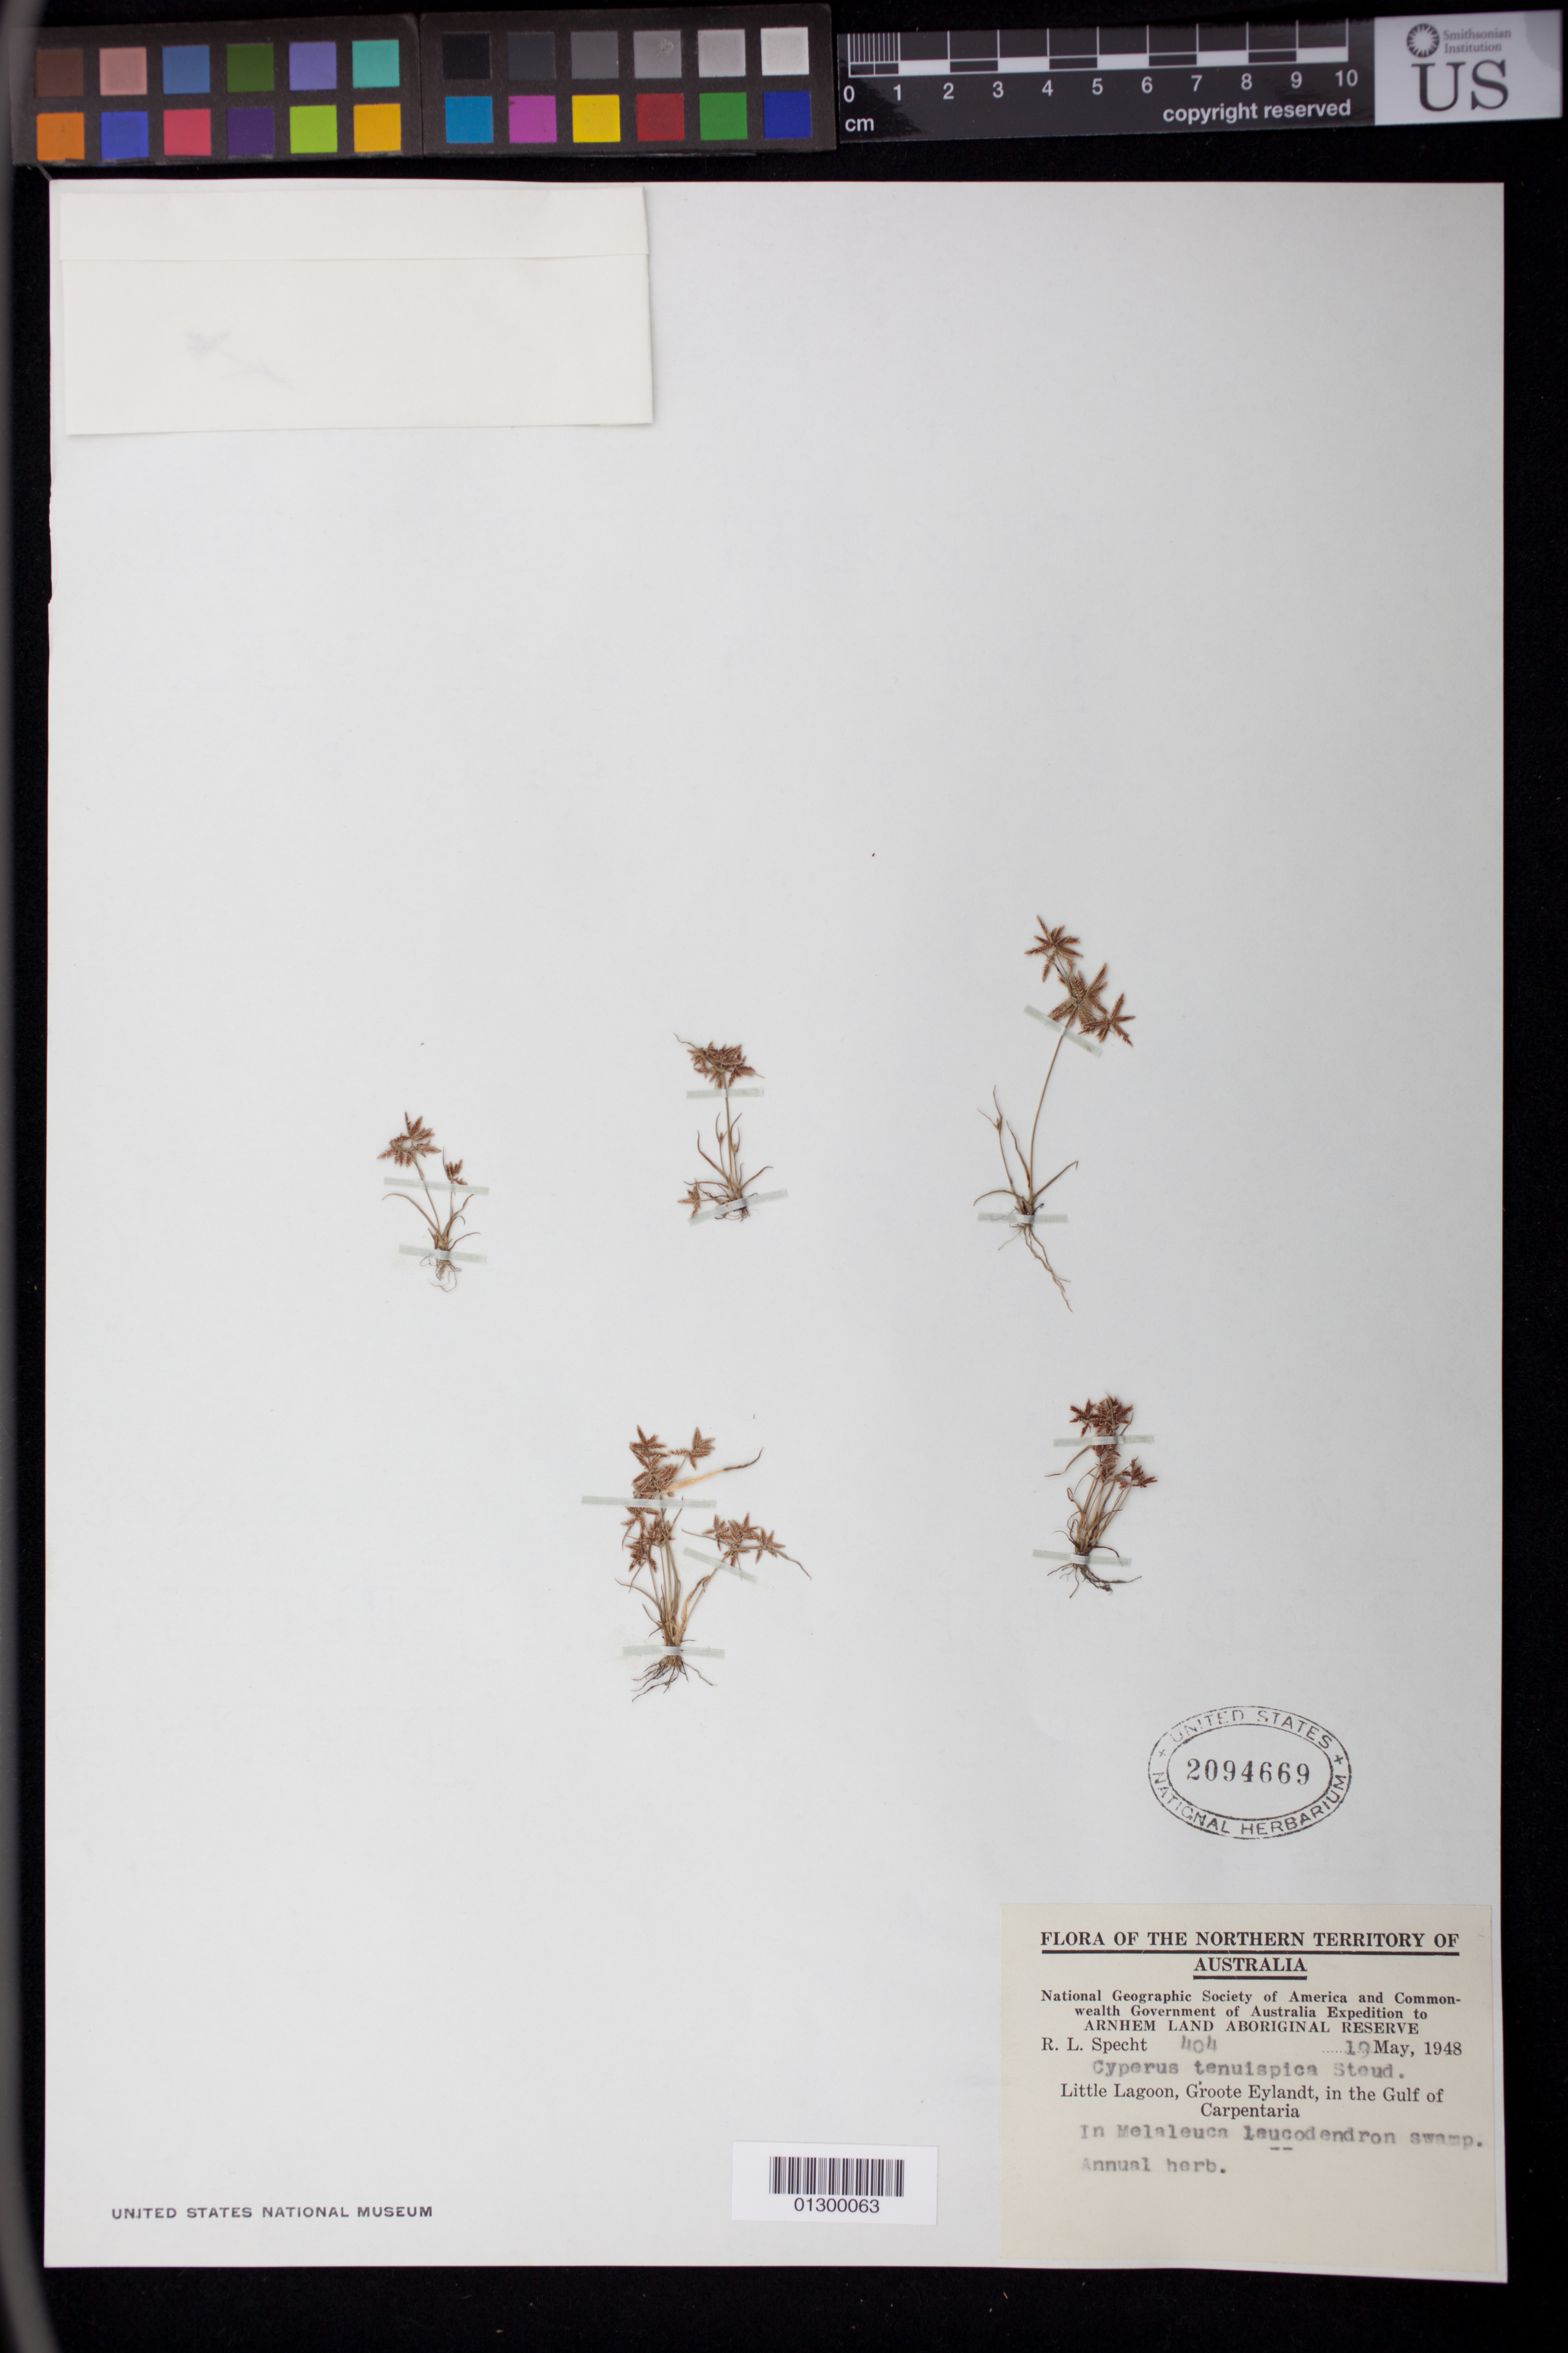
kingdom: Plantae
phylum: Tracheophyta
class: Liliopsida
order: Poales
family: Cyperaceae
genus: Cyperus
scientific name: Cyperus pumilus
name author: L.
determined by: Wilson, K. L.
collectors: R. L. Specht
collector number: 404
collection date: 1948-05-19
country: Australia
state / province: Northern Territory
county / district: East Arnhem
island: Groote Eylandt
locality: Little Lagoon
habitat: In Melaleuca leucodendron swamp.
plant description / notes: Annual herb.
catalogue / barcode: US 2094669